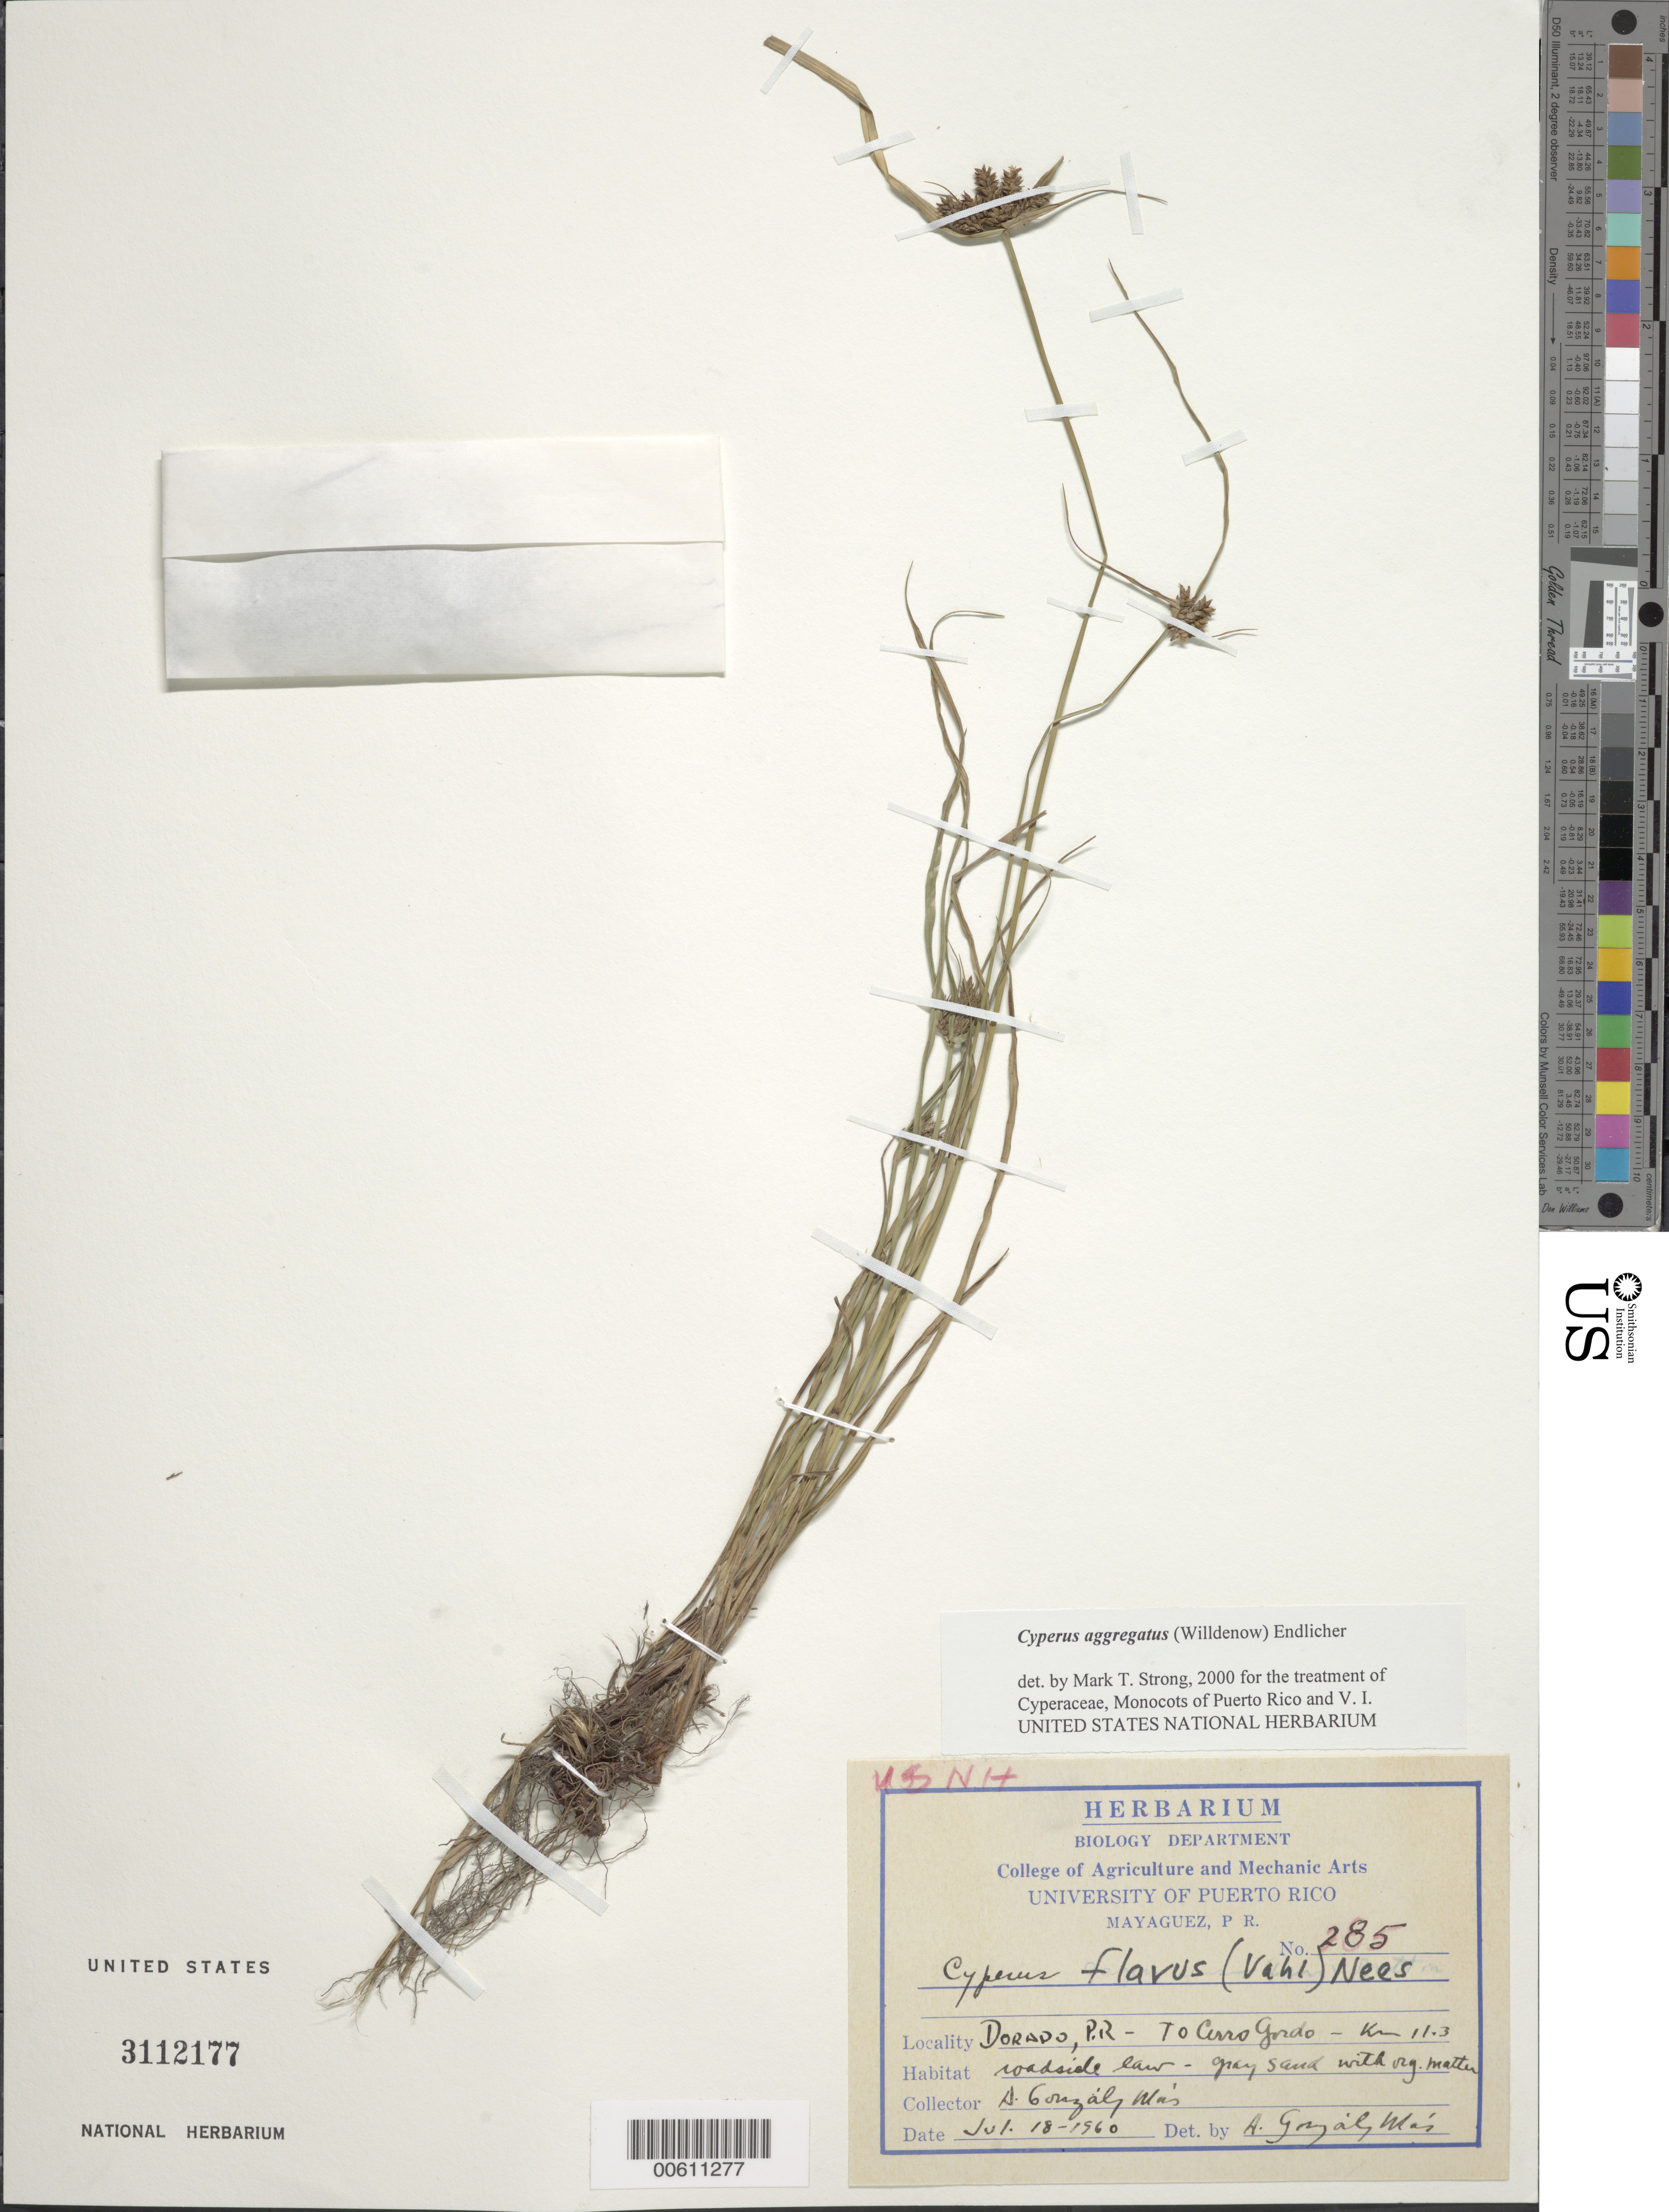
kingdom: Plantae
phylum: Tracheophyta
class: Liliopsida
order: Poales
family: Cyperaceae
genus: Cyperus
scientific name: Cyperus aggregatus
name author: (Willd.) Endl.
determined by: Strong, M. T., (US), Smithsonian Institution - National Museum of Natural History (UNITED STATES)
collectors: A. González Más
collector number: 285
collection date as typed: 18 Jul 1960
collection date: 1960-07-18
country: Puerto Rico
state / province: Dorado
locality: Dorado: To Cerro Gordo, Rd. 693, km 11.3.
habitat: Roadside lawn.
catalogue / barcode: US 3112177